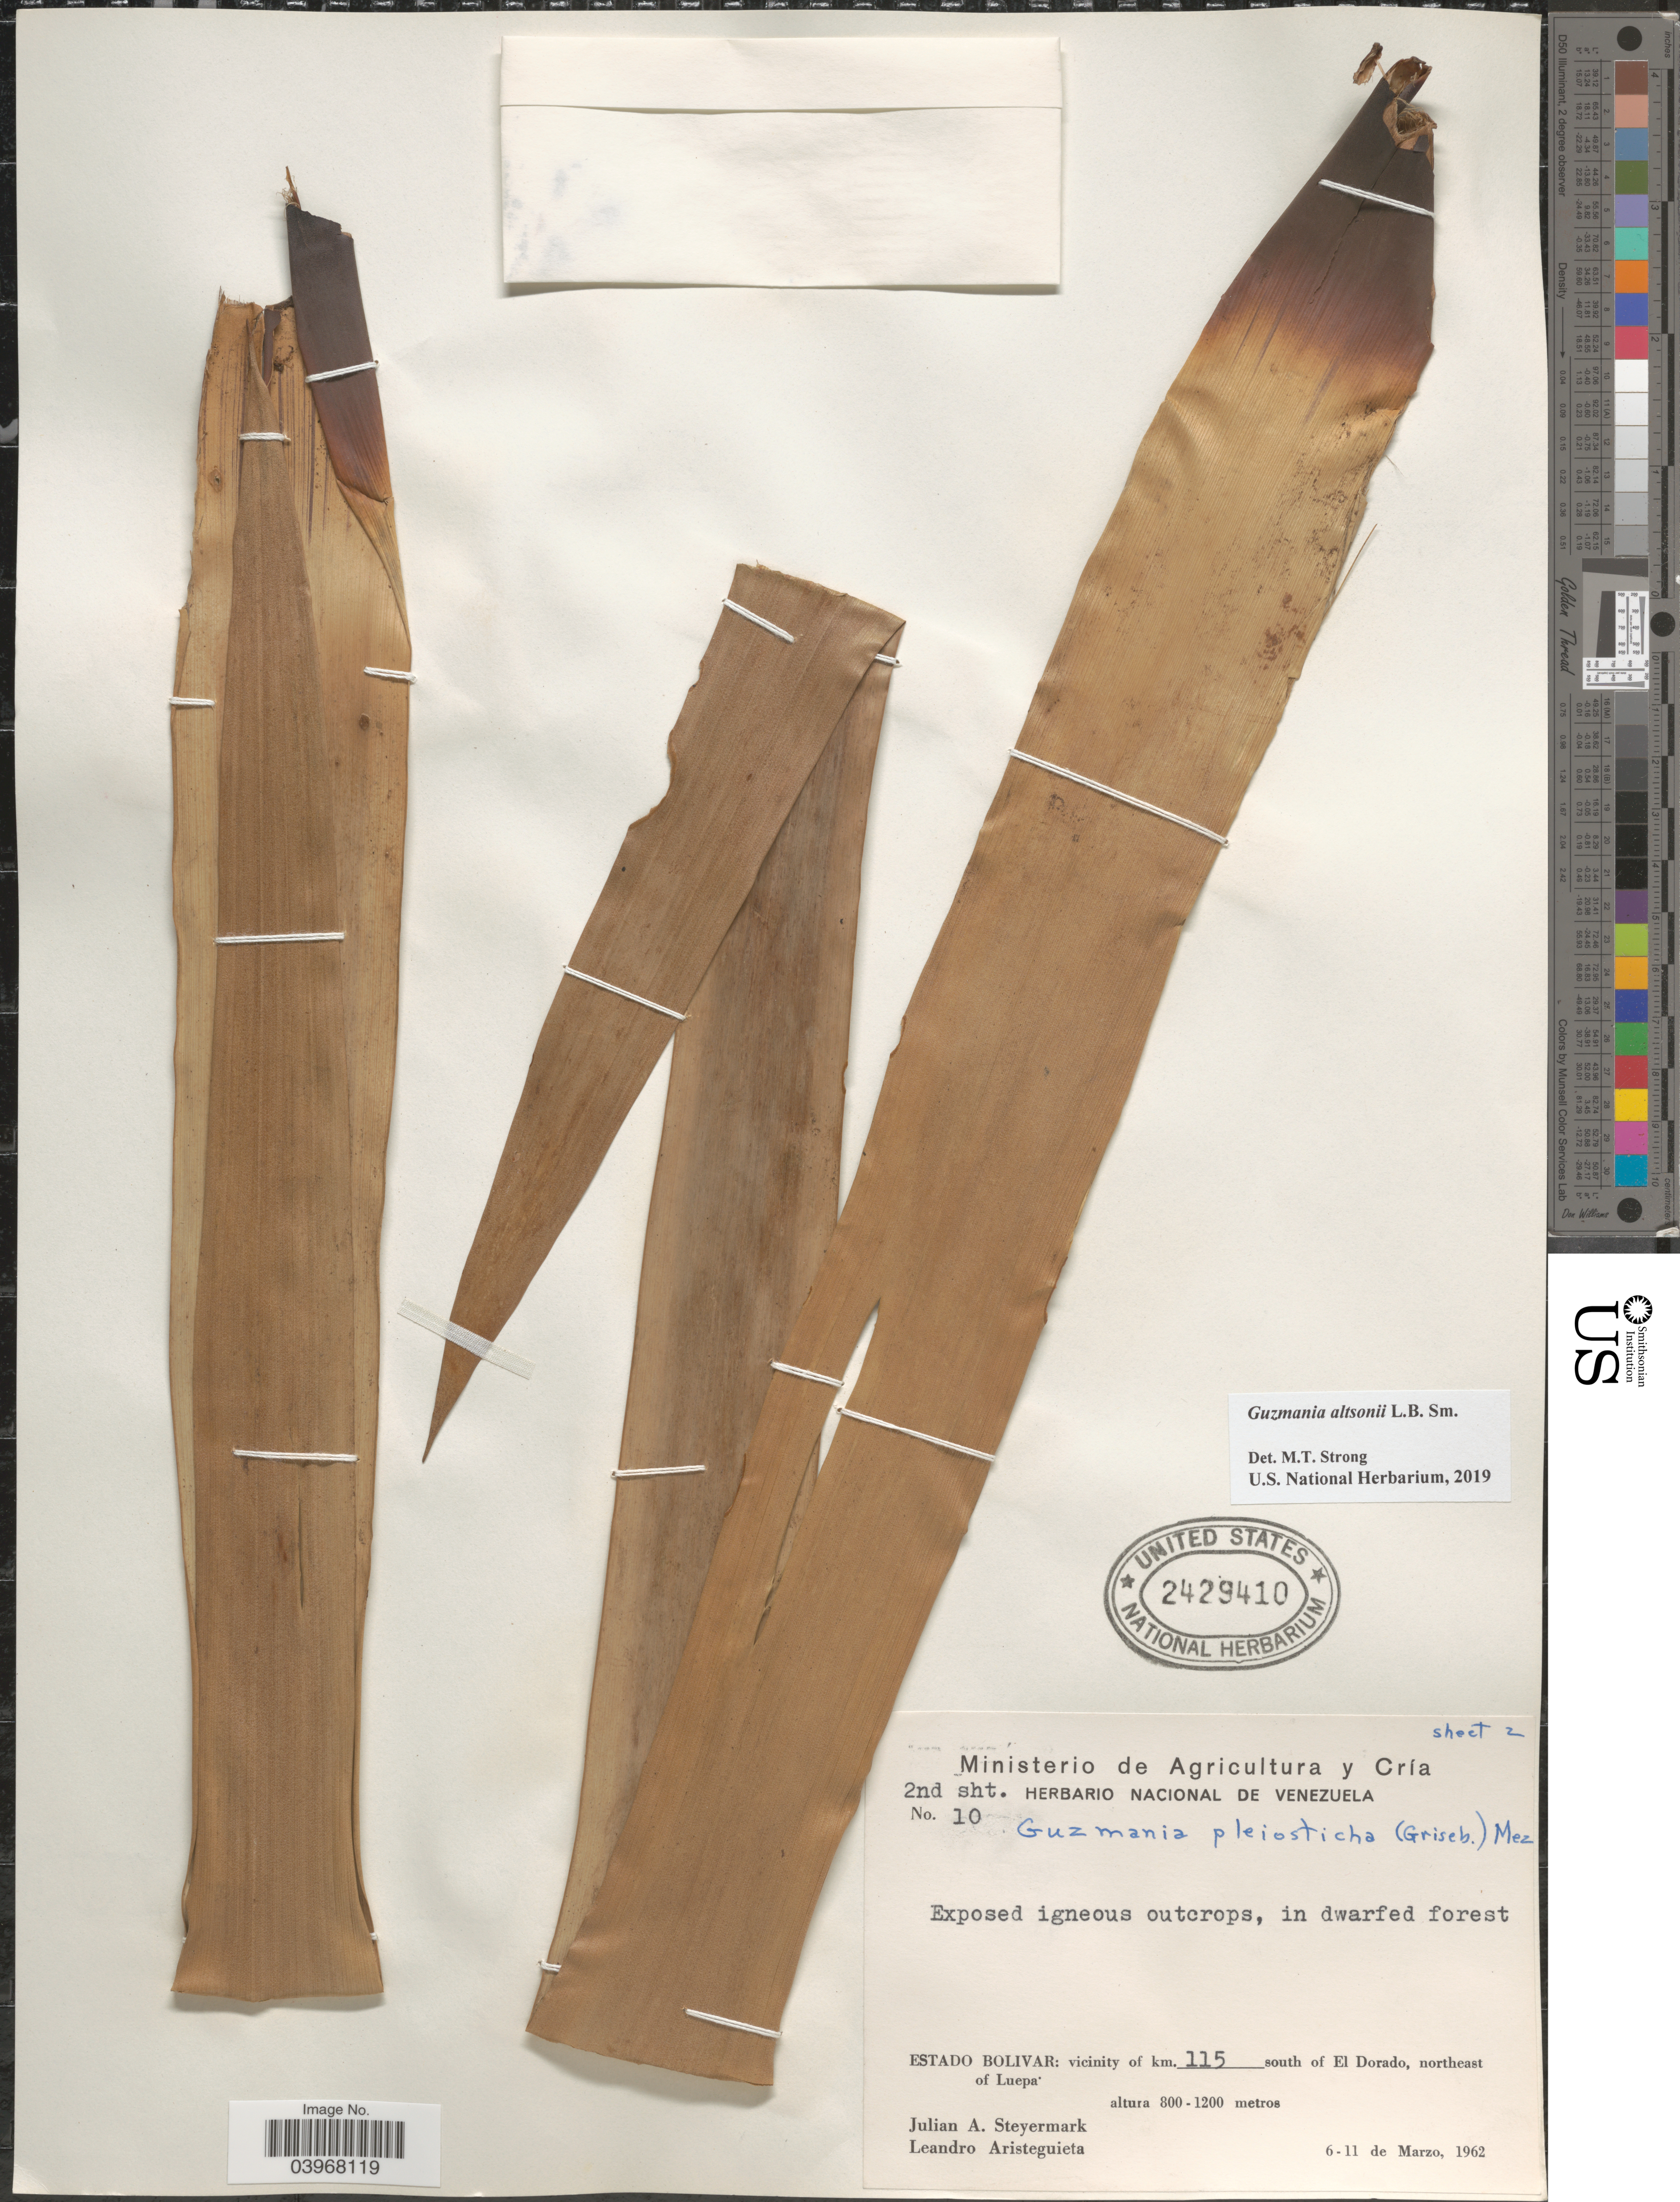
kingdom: Plantae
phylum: Tracheophyta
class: Liliopsida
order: Poales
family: Bromeliaceae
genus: Guzmania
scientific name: Guzmania altsonii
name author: L.B. Sm.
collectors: J. Steyermark & L. Aristeguieta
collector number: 10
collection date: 1962-03-06/1962-03-11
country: Venezuela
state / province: Bolivar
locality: Vicinity of km. 115 south of El Dorado, northeast of Luepa.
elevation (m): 800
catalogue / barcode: US 2429410